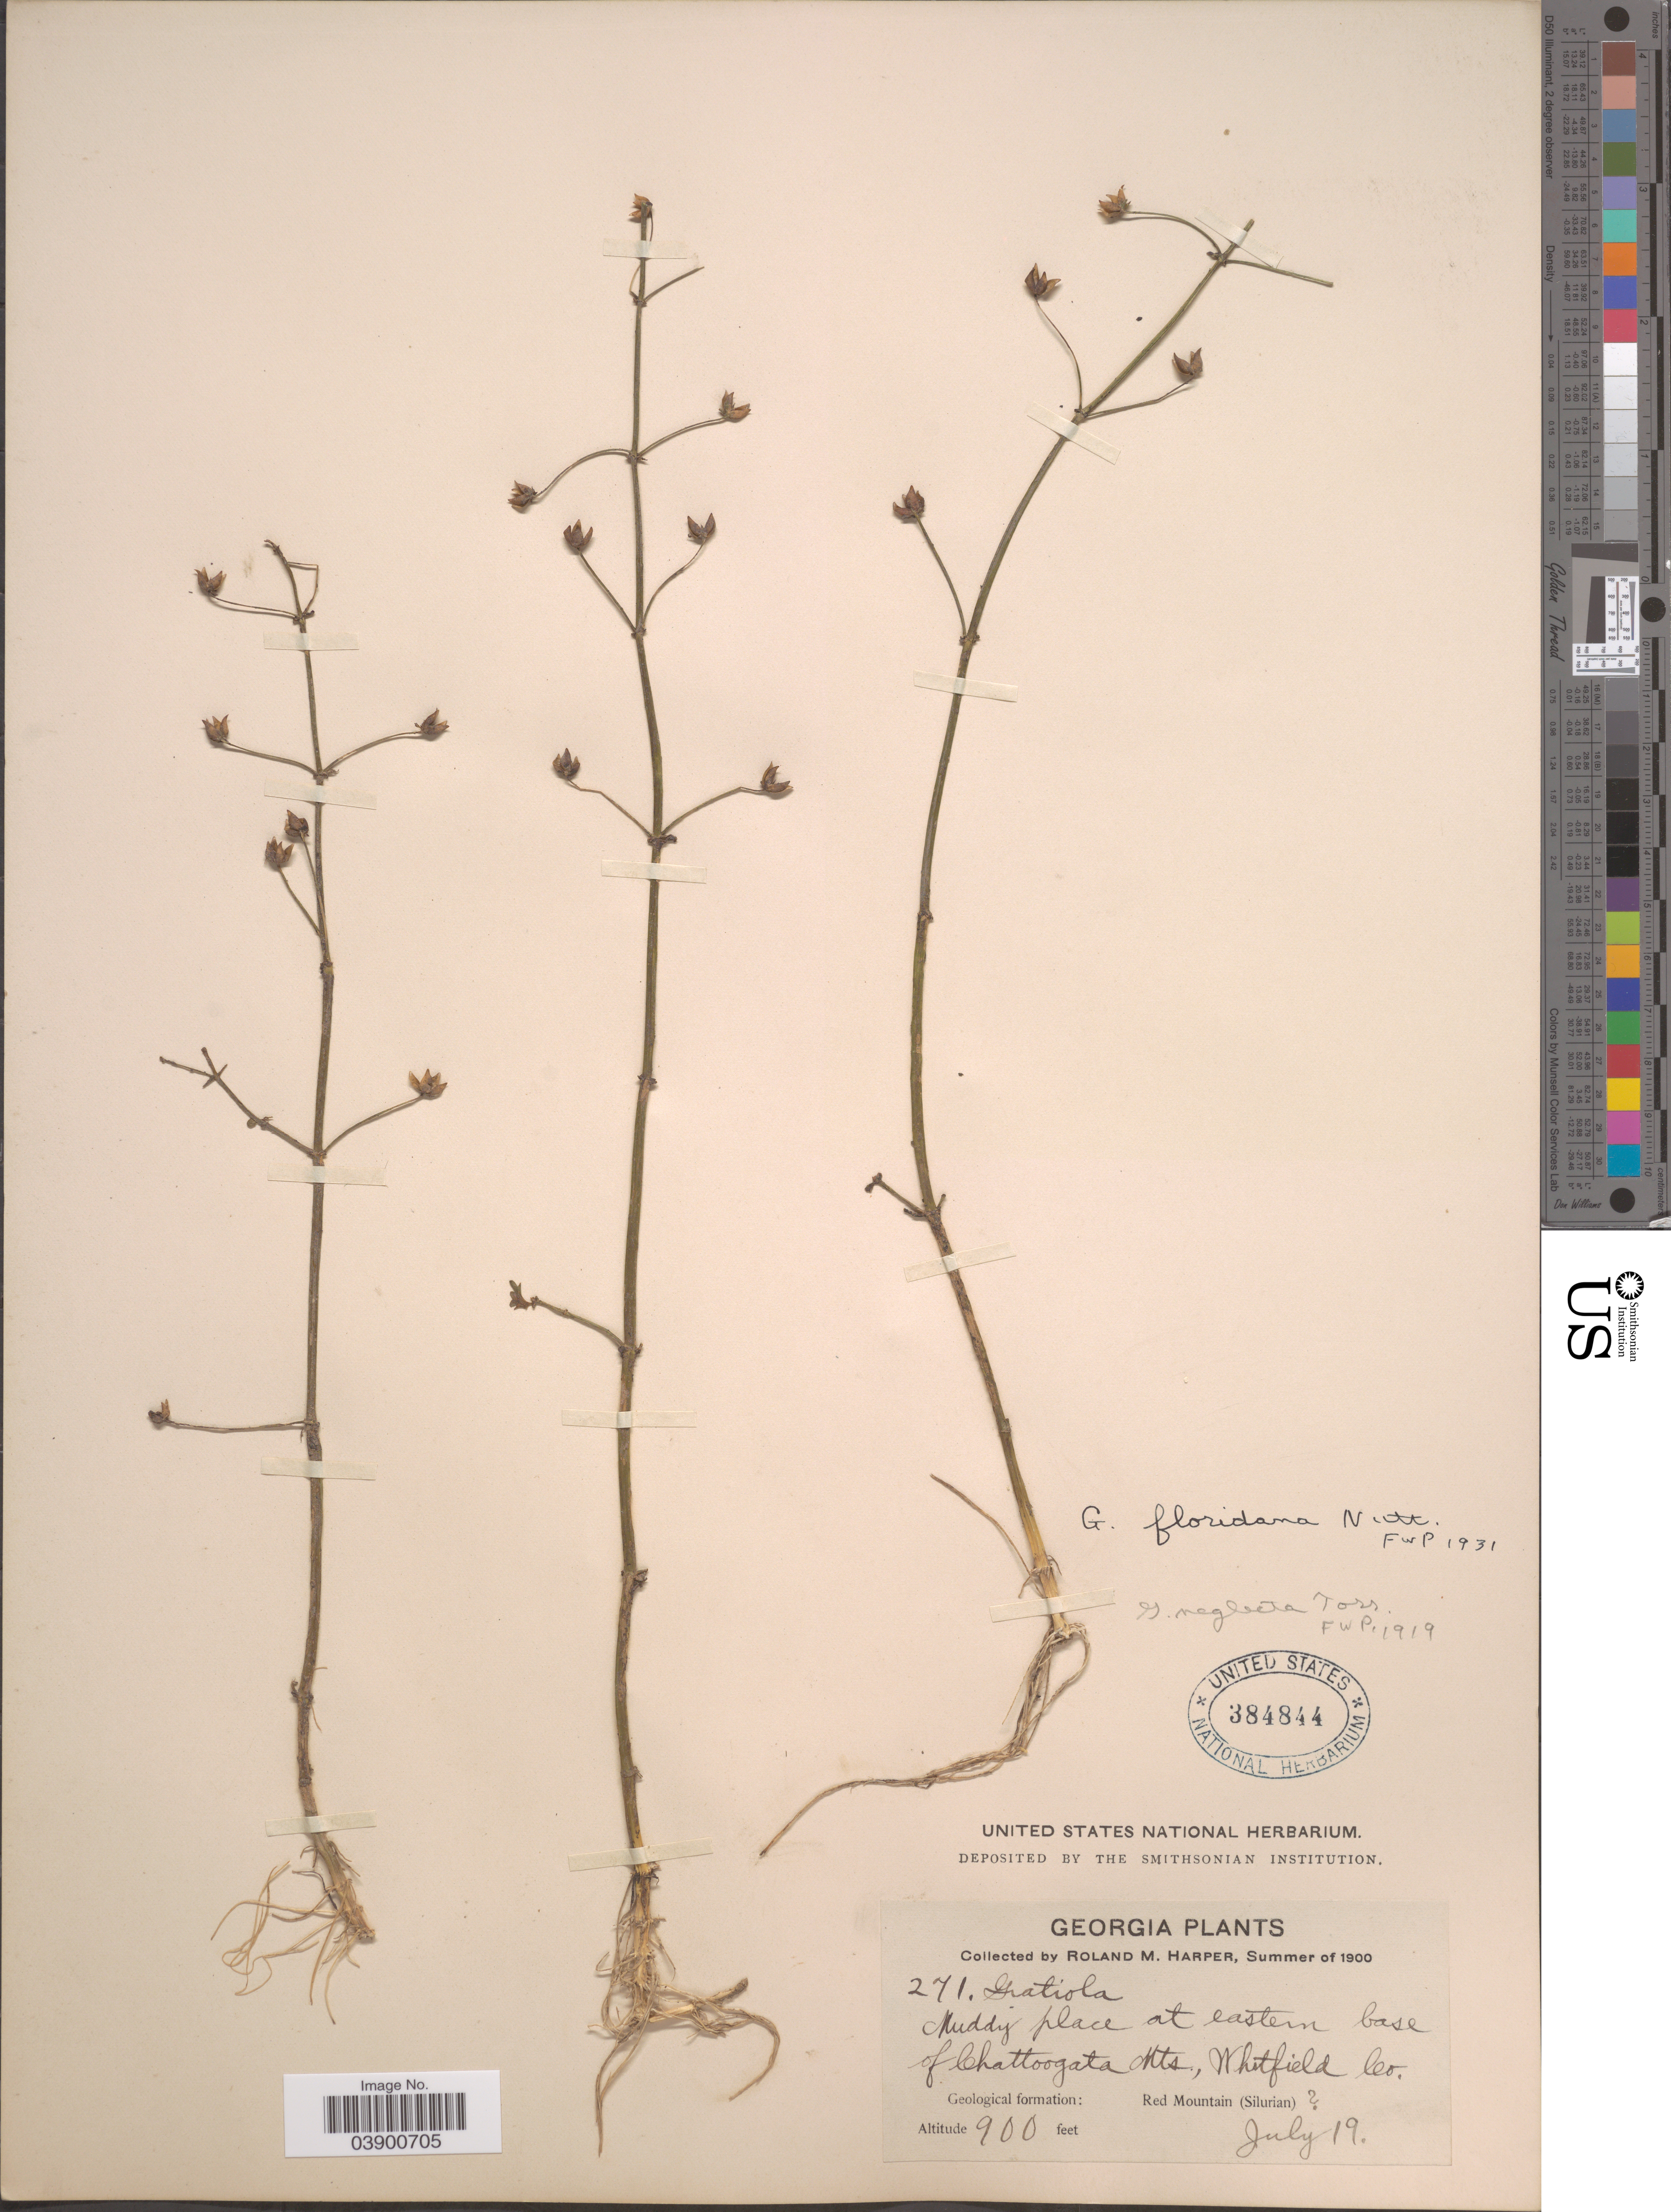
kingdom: Plantae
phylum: Tracheophyta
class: Magnoliopsida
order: Lamiales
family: Plantaginaceae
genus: Gratiola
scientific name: Gratiola floridana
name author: Nutt.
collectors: R. M. Harper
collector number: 271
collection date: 1900-07-19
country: United States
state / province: Georgia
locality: At eastern base of Chattoogata Mts, Whitfield Co. Geological formtion: Red Mountain (Silurian) [unsure placement]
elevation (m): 274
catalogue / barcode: US 384844